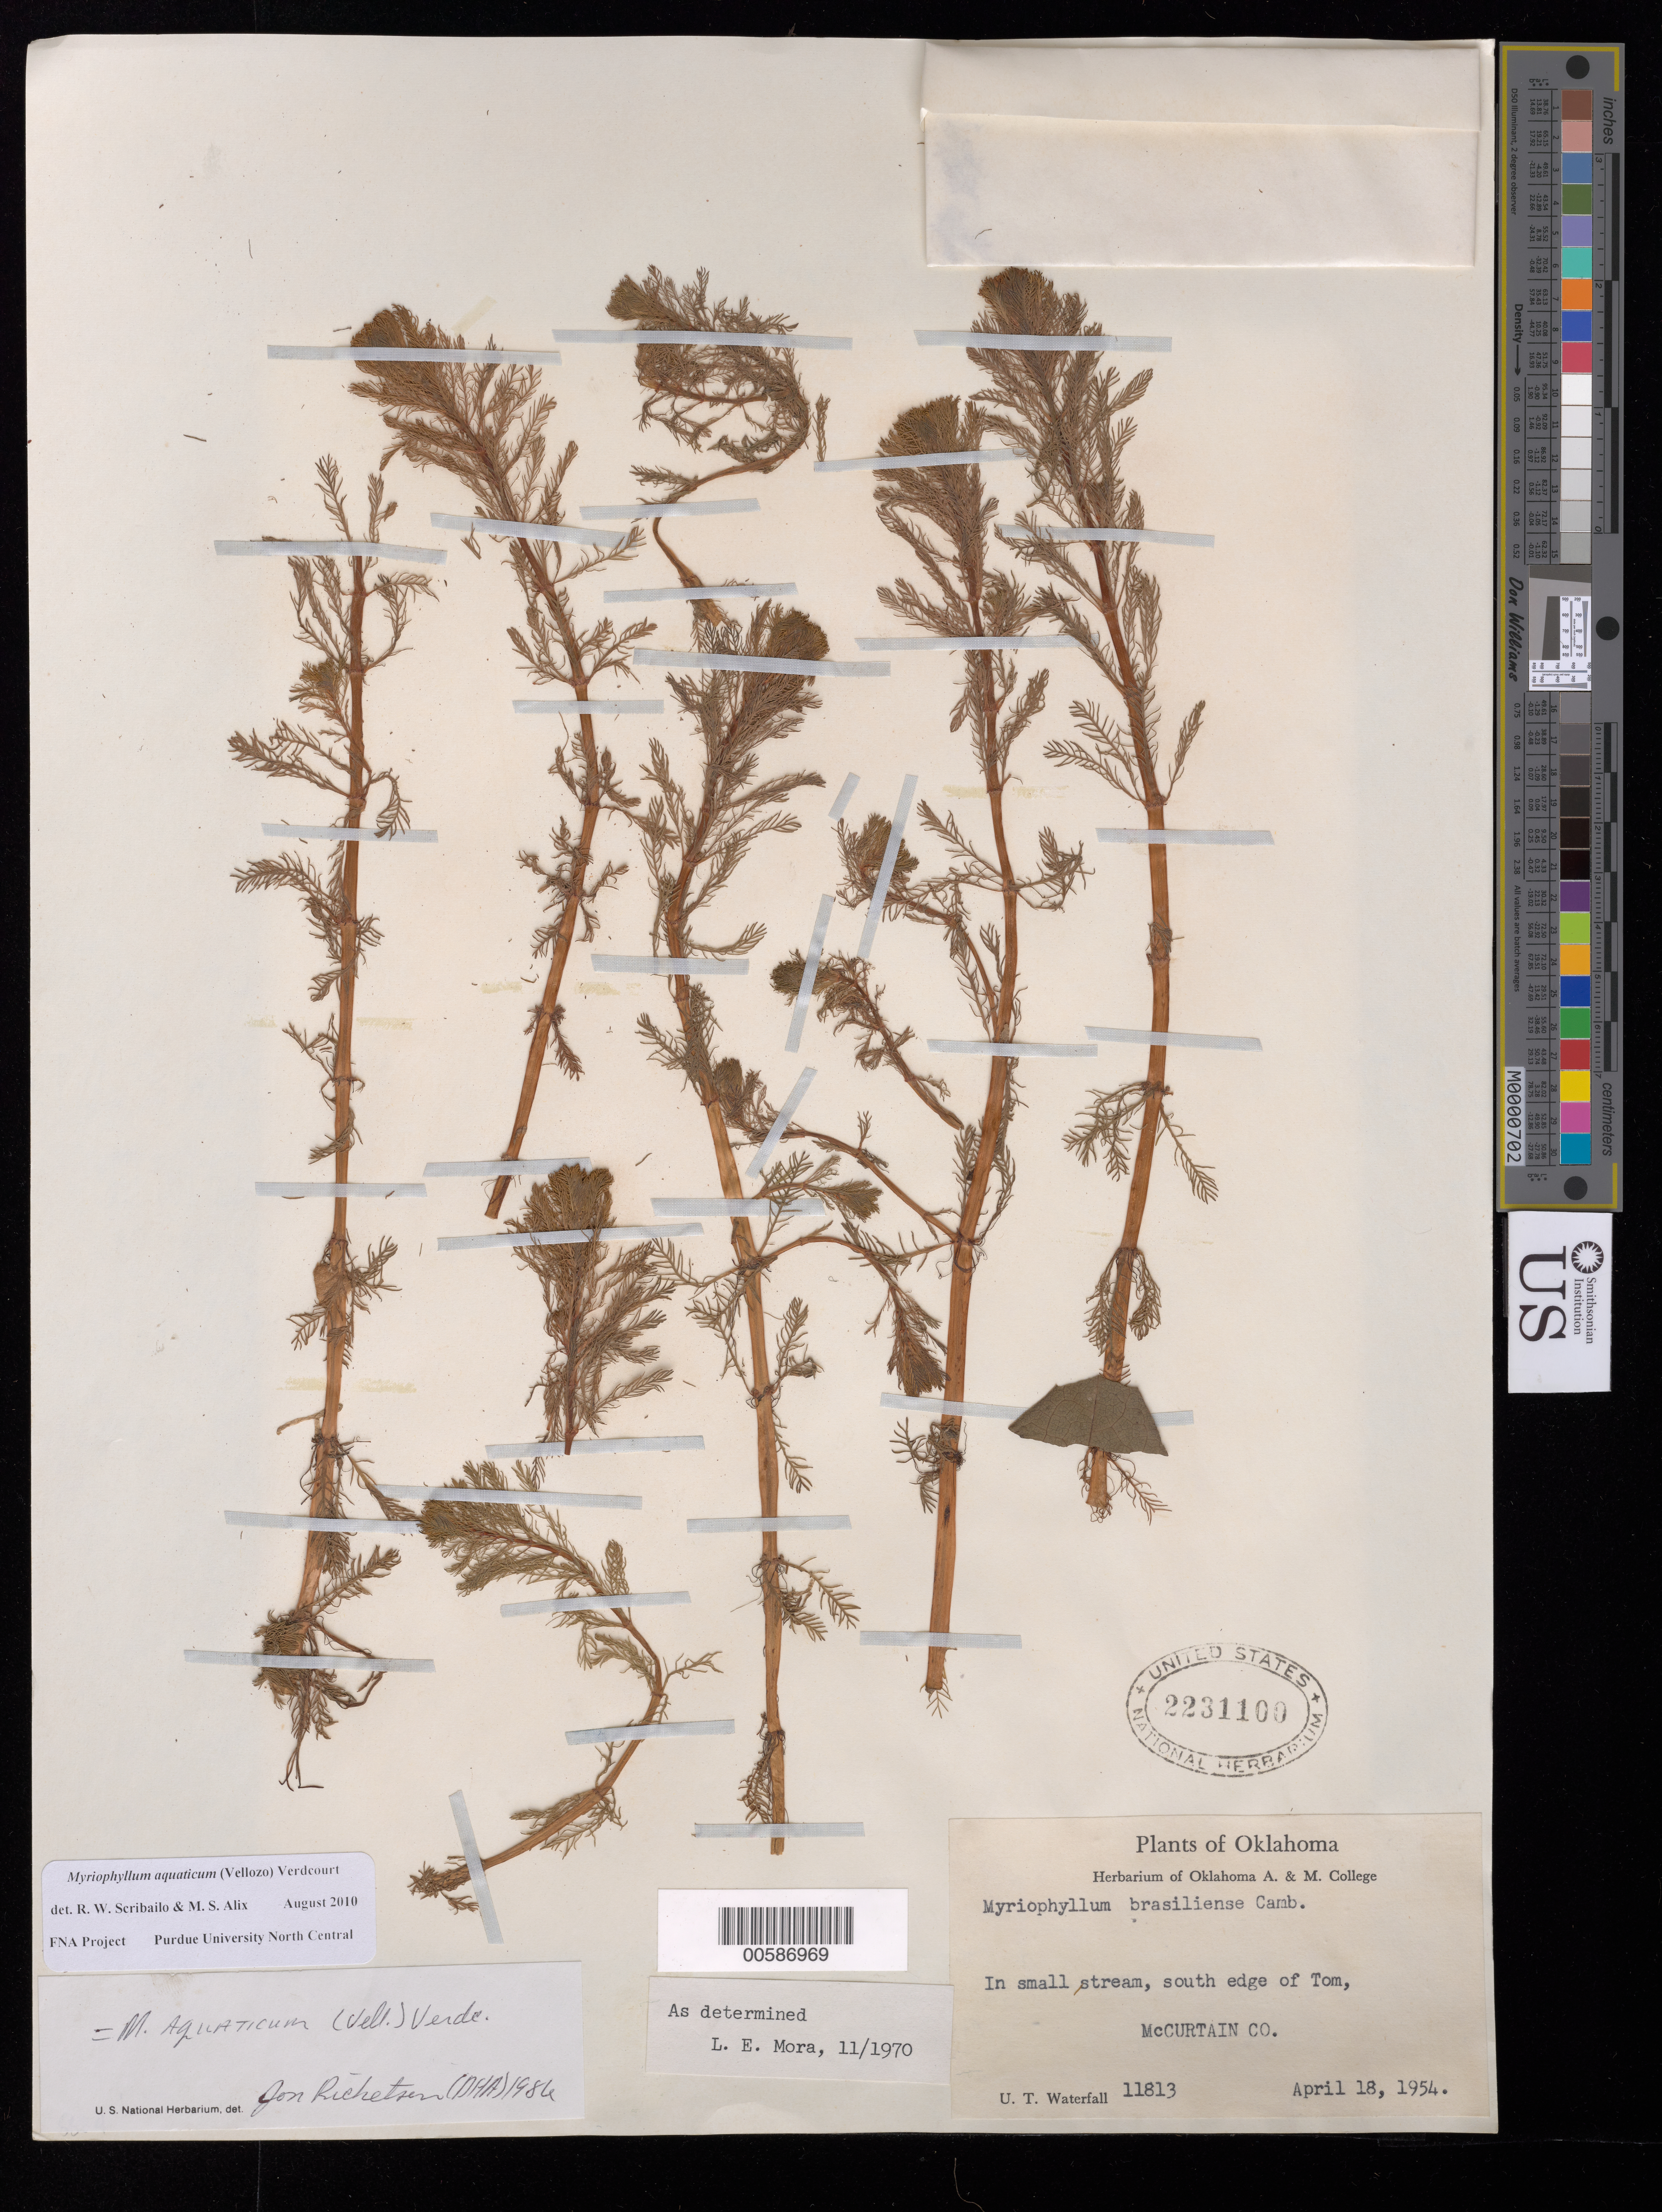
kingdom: Plantae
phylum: Tracheophyta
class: Magnoliopsida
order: Saxifragales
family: Haloragaceae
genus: Myriophyllum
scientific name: Myriophyllum aquaticum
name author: (Vell.) Verdc.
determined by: Scribailo, R. W.; Alix, M. S.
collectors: U. T. Waterfall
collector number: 11813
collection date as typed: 18 Apr 1954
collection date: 1954-04-18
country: United States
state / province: Oklahoma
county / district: McCurtain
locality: S edge of Tom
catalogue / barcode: US 2231100